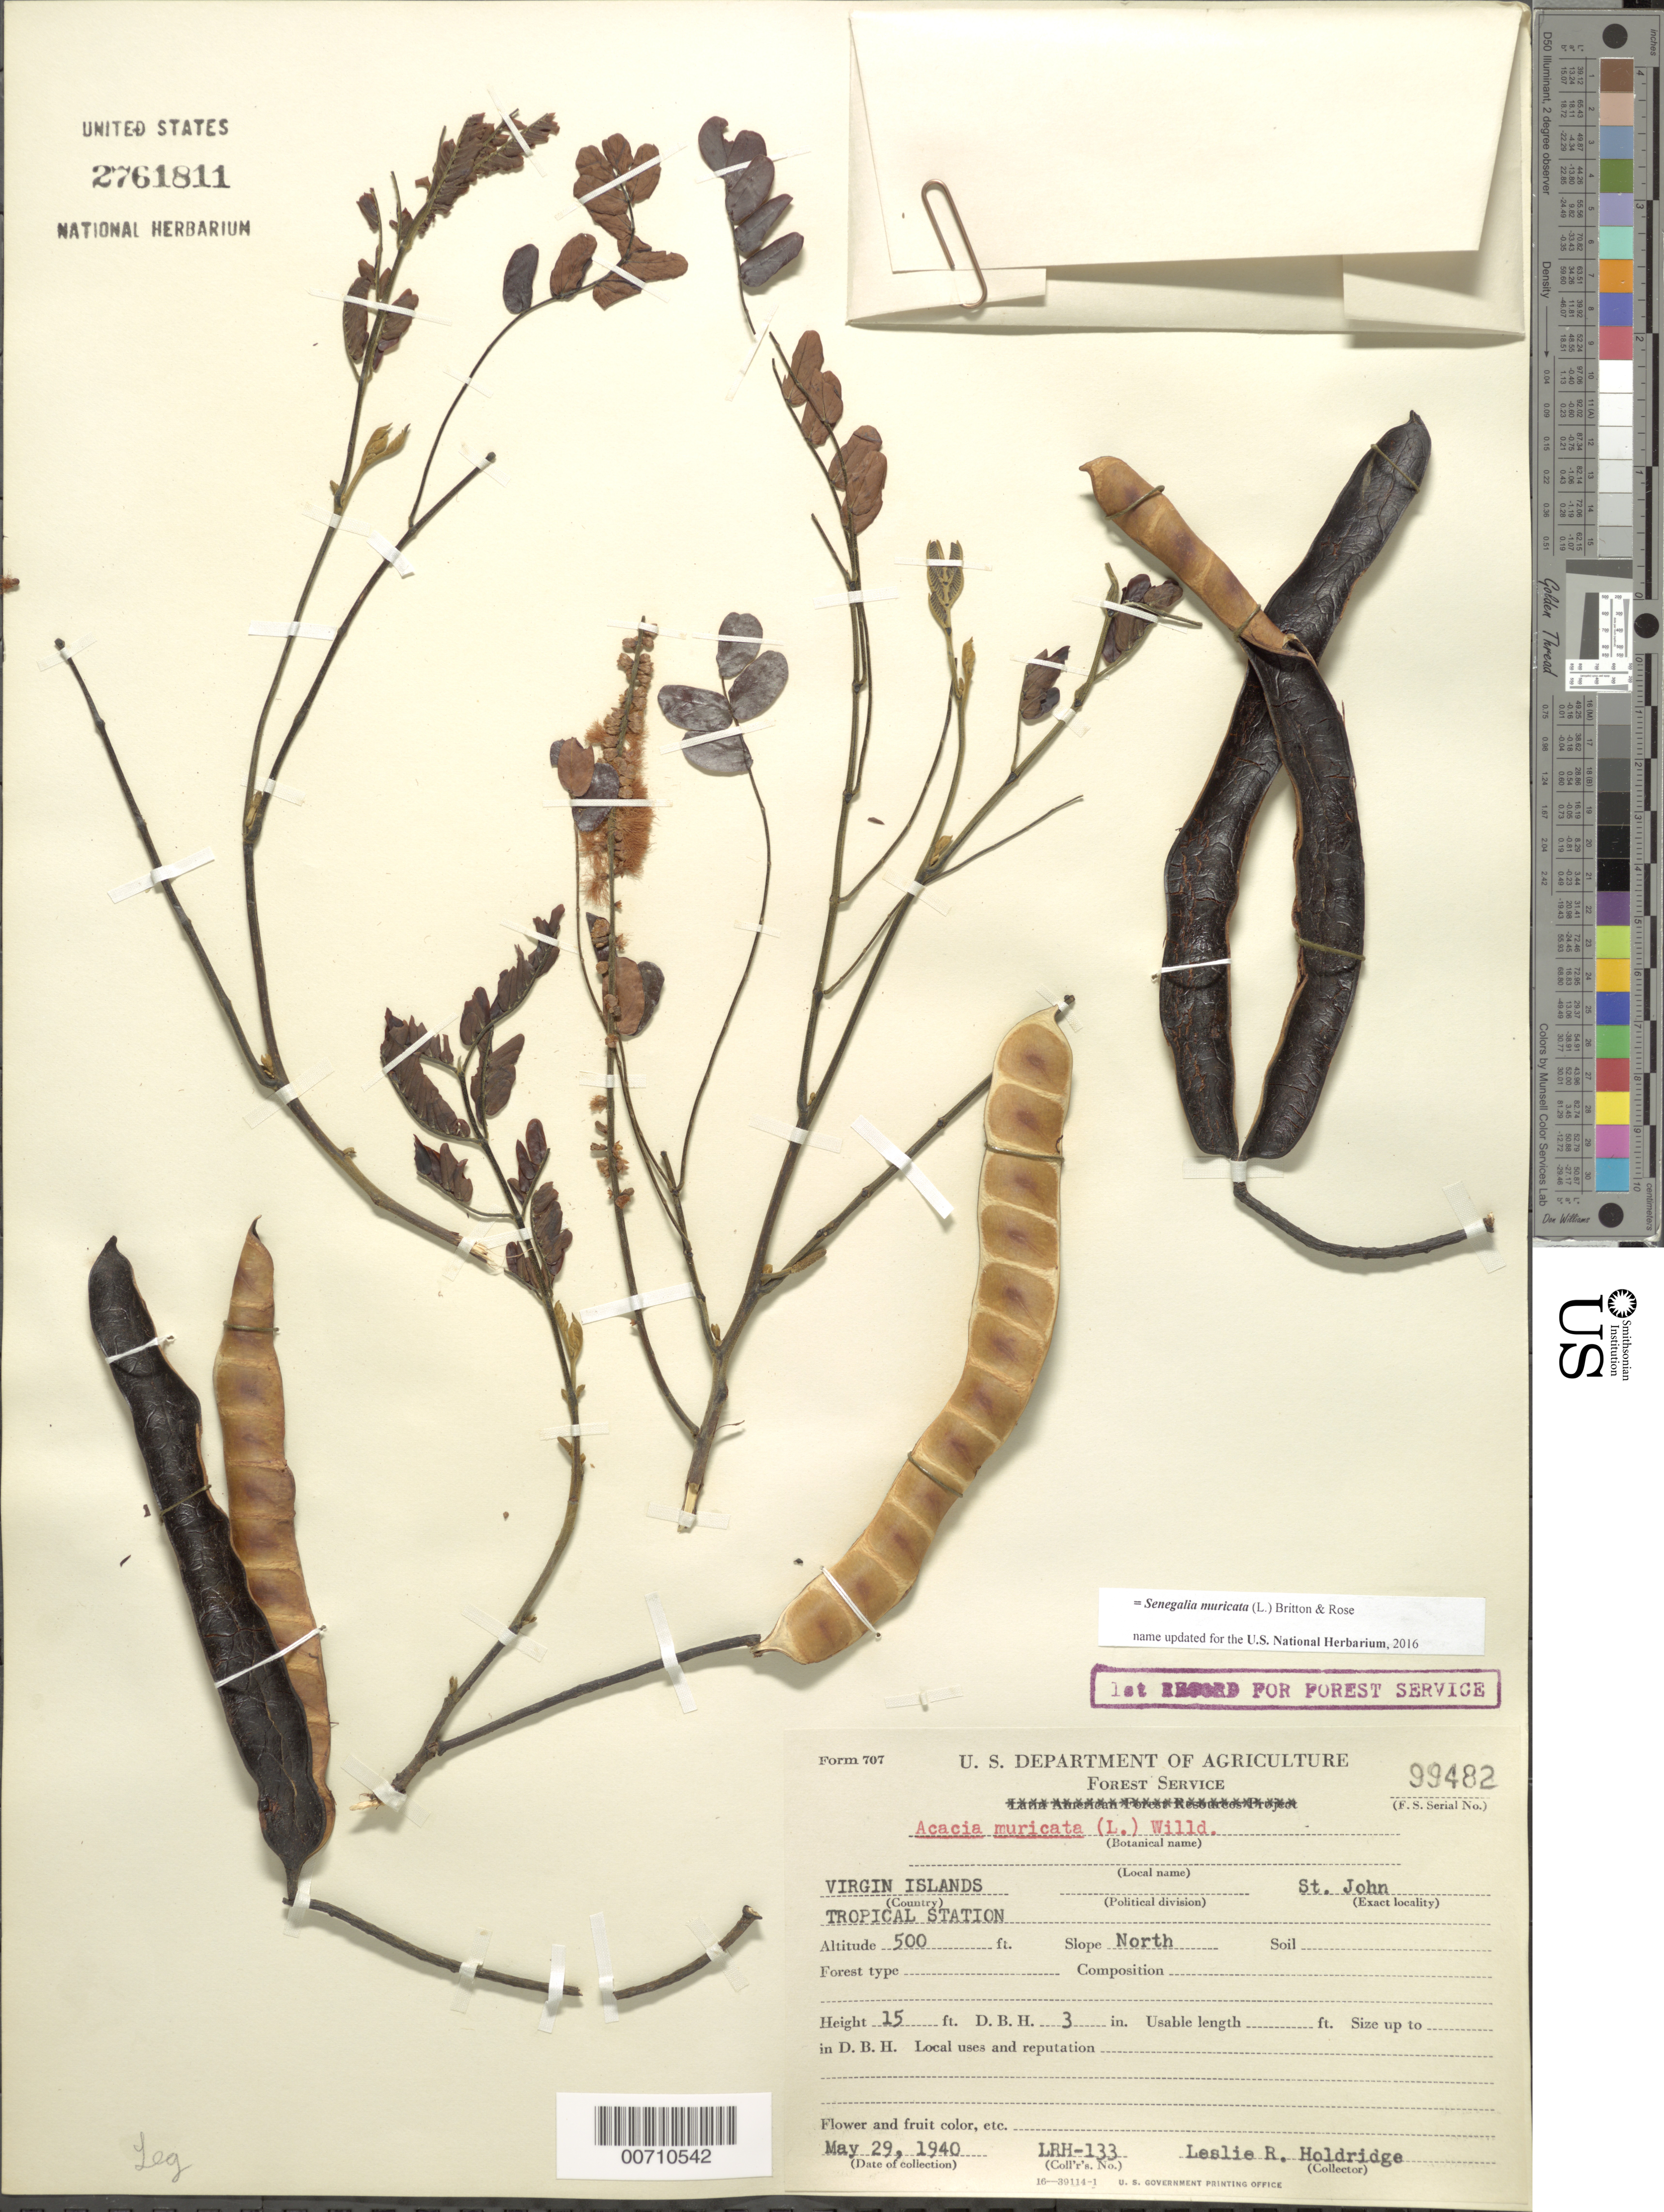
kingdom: Plantae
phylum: Tracheophyta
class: Magnoliopsida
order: Fabales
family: Fabaceae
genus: Parasenegalia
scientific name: Parasenegalia muricata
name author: (L.) Seigler & Ebinger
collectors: L. Holdridge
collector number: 133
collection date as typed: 29 May 1940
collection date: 1940-05-29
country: U.S. Virgin Islands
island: St. John Island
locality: Tropical station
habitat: North slope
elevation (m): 152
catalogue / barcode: US 2761811